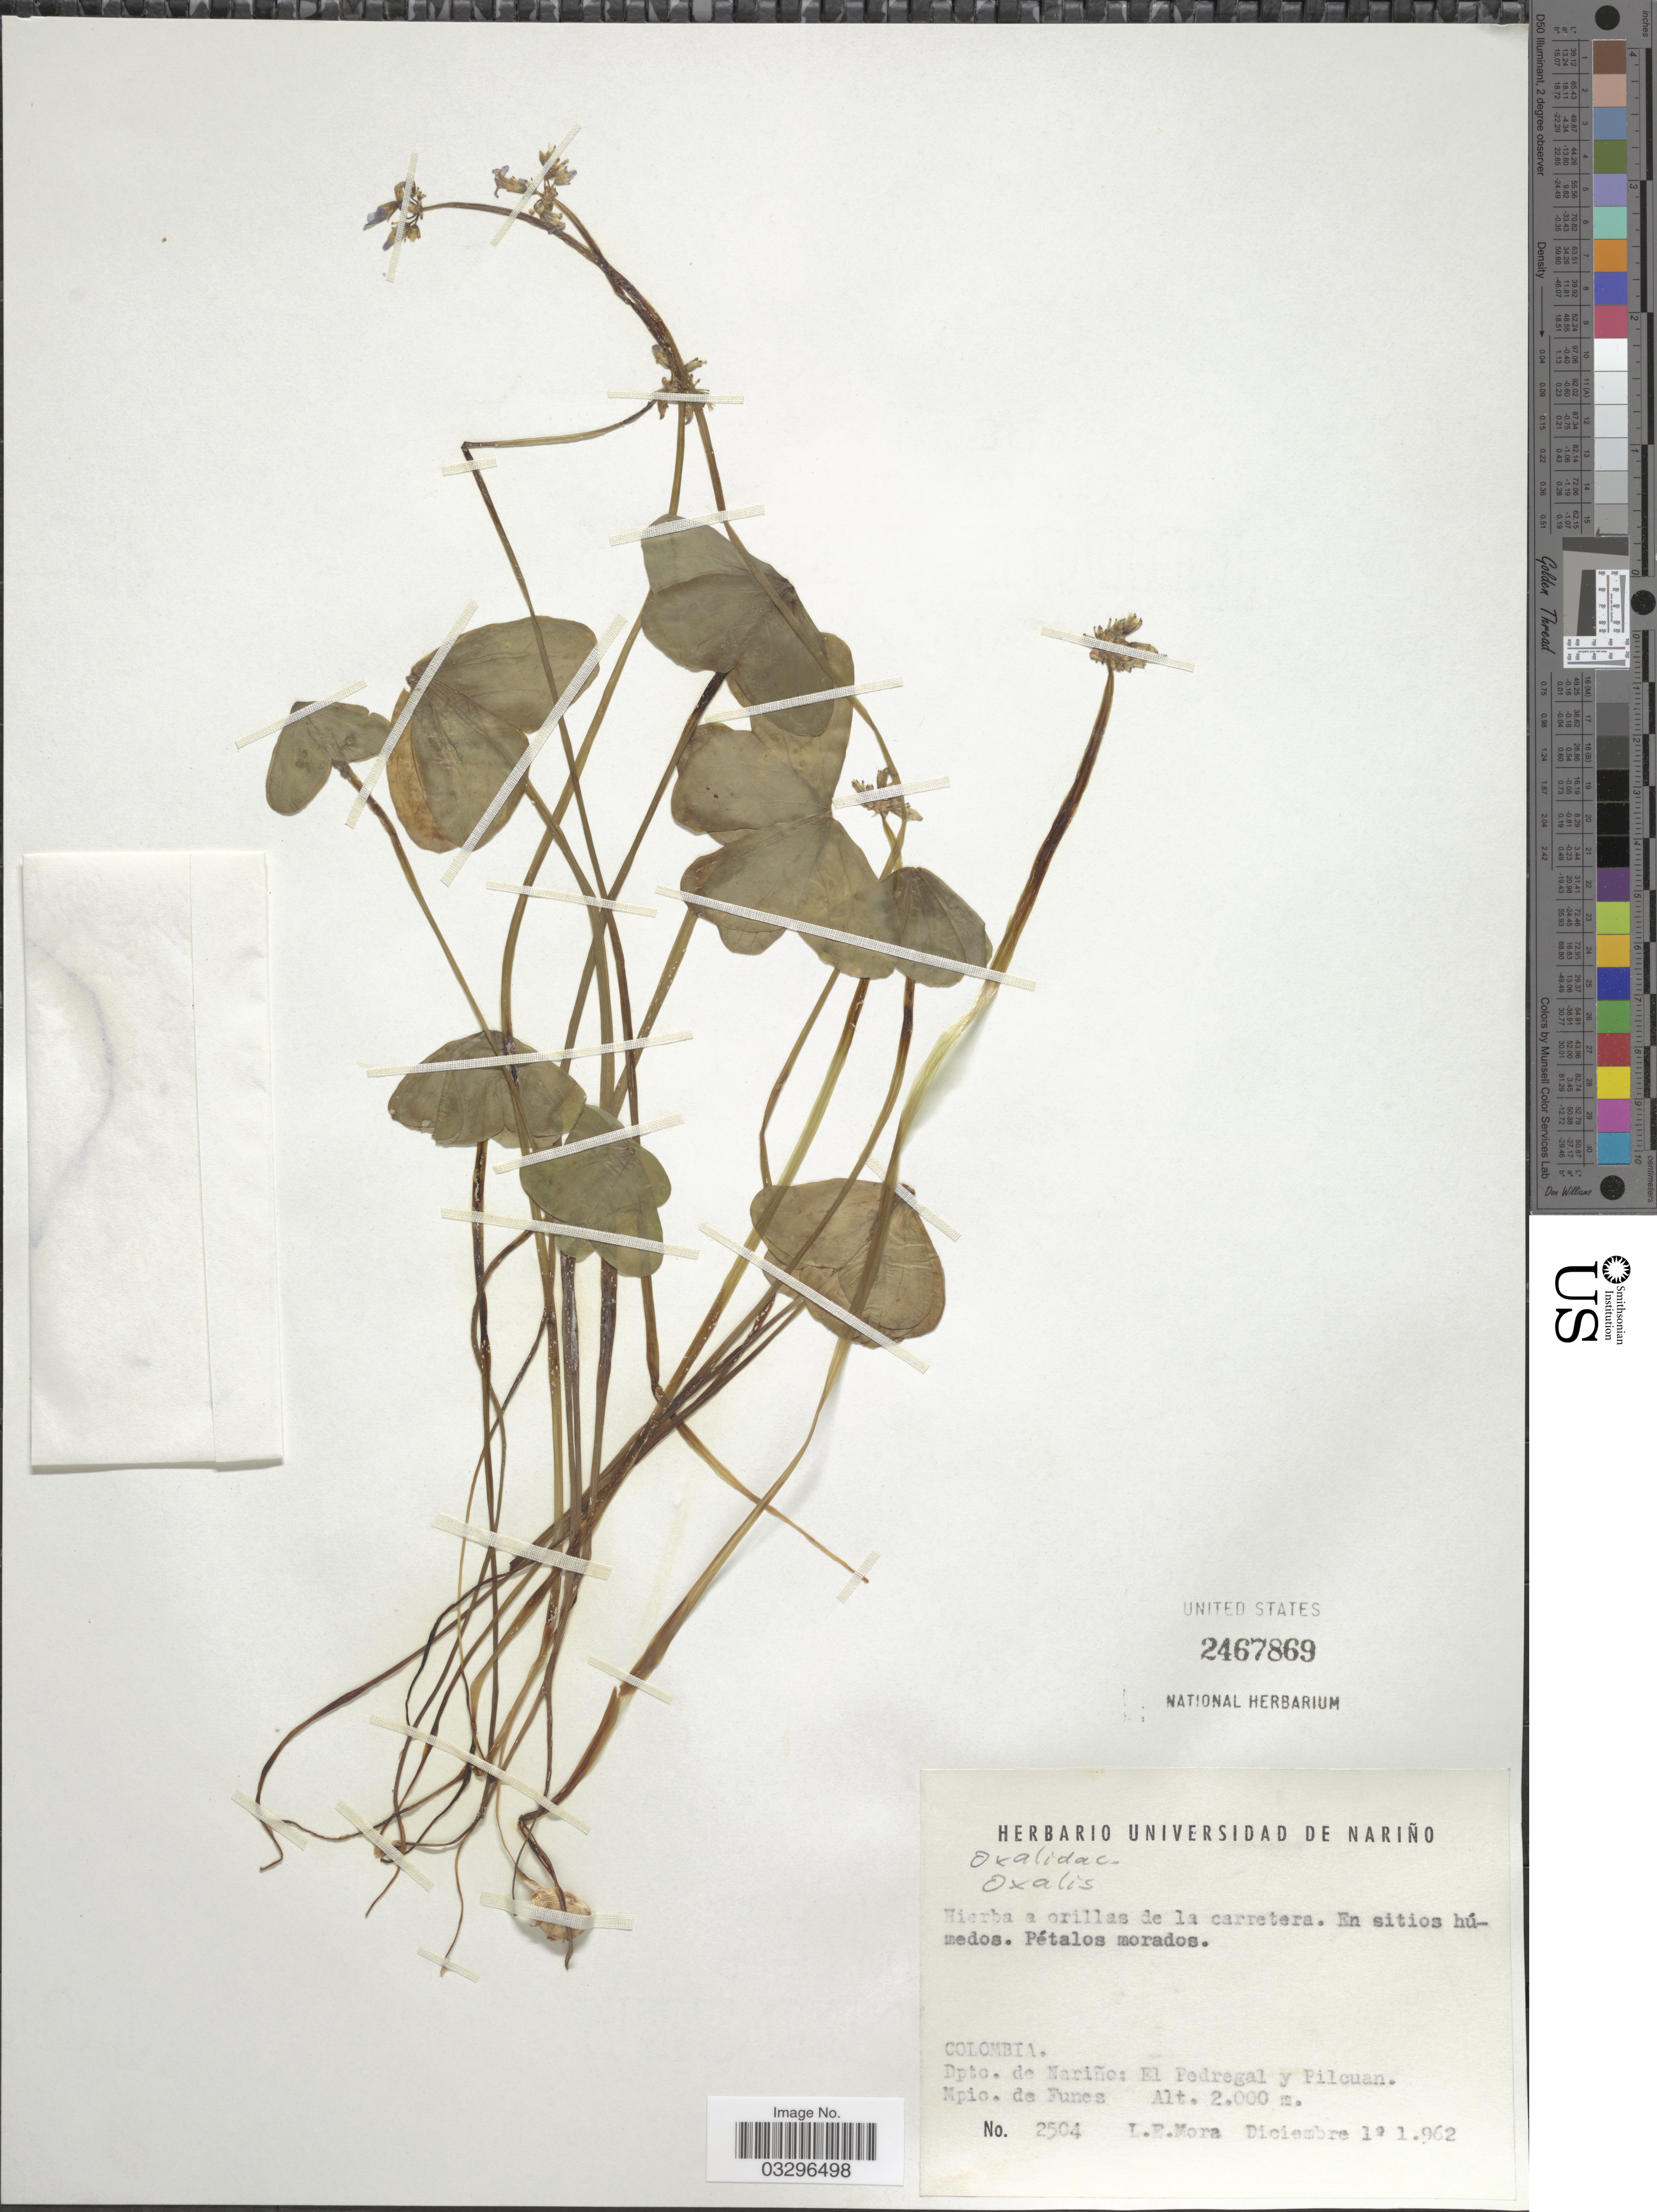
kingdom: Plantae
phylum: Tracheophyta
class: Magnoliopsida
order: Oxalidales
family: Oxalidaceae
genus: Oxalis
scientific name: Oxalis sp.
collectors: L. Mora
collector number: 2504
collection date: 1962-12-01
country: Colombia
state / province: Nariño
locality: Dpto. de Nariño: El Pedregal y Pilcuan. Mpio. de Funes.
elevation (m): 2000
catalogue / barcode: US 2467869